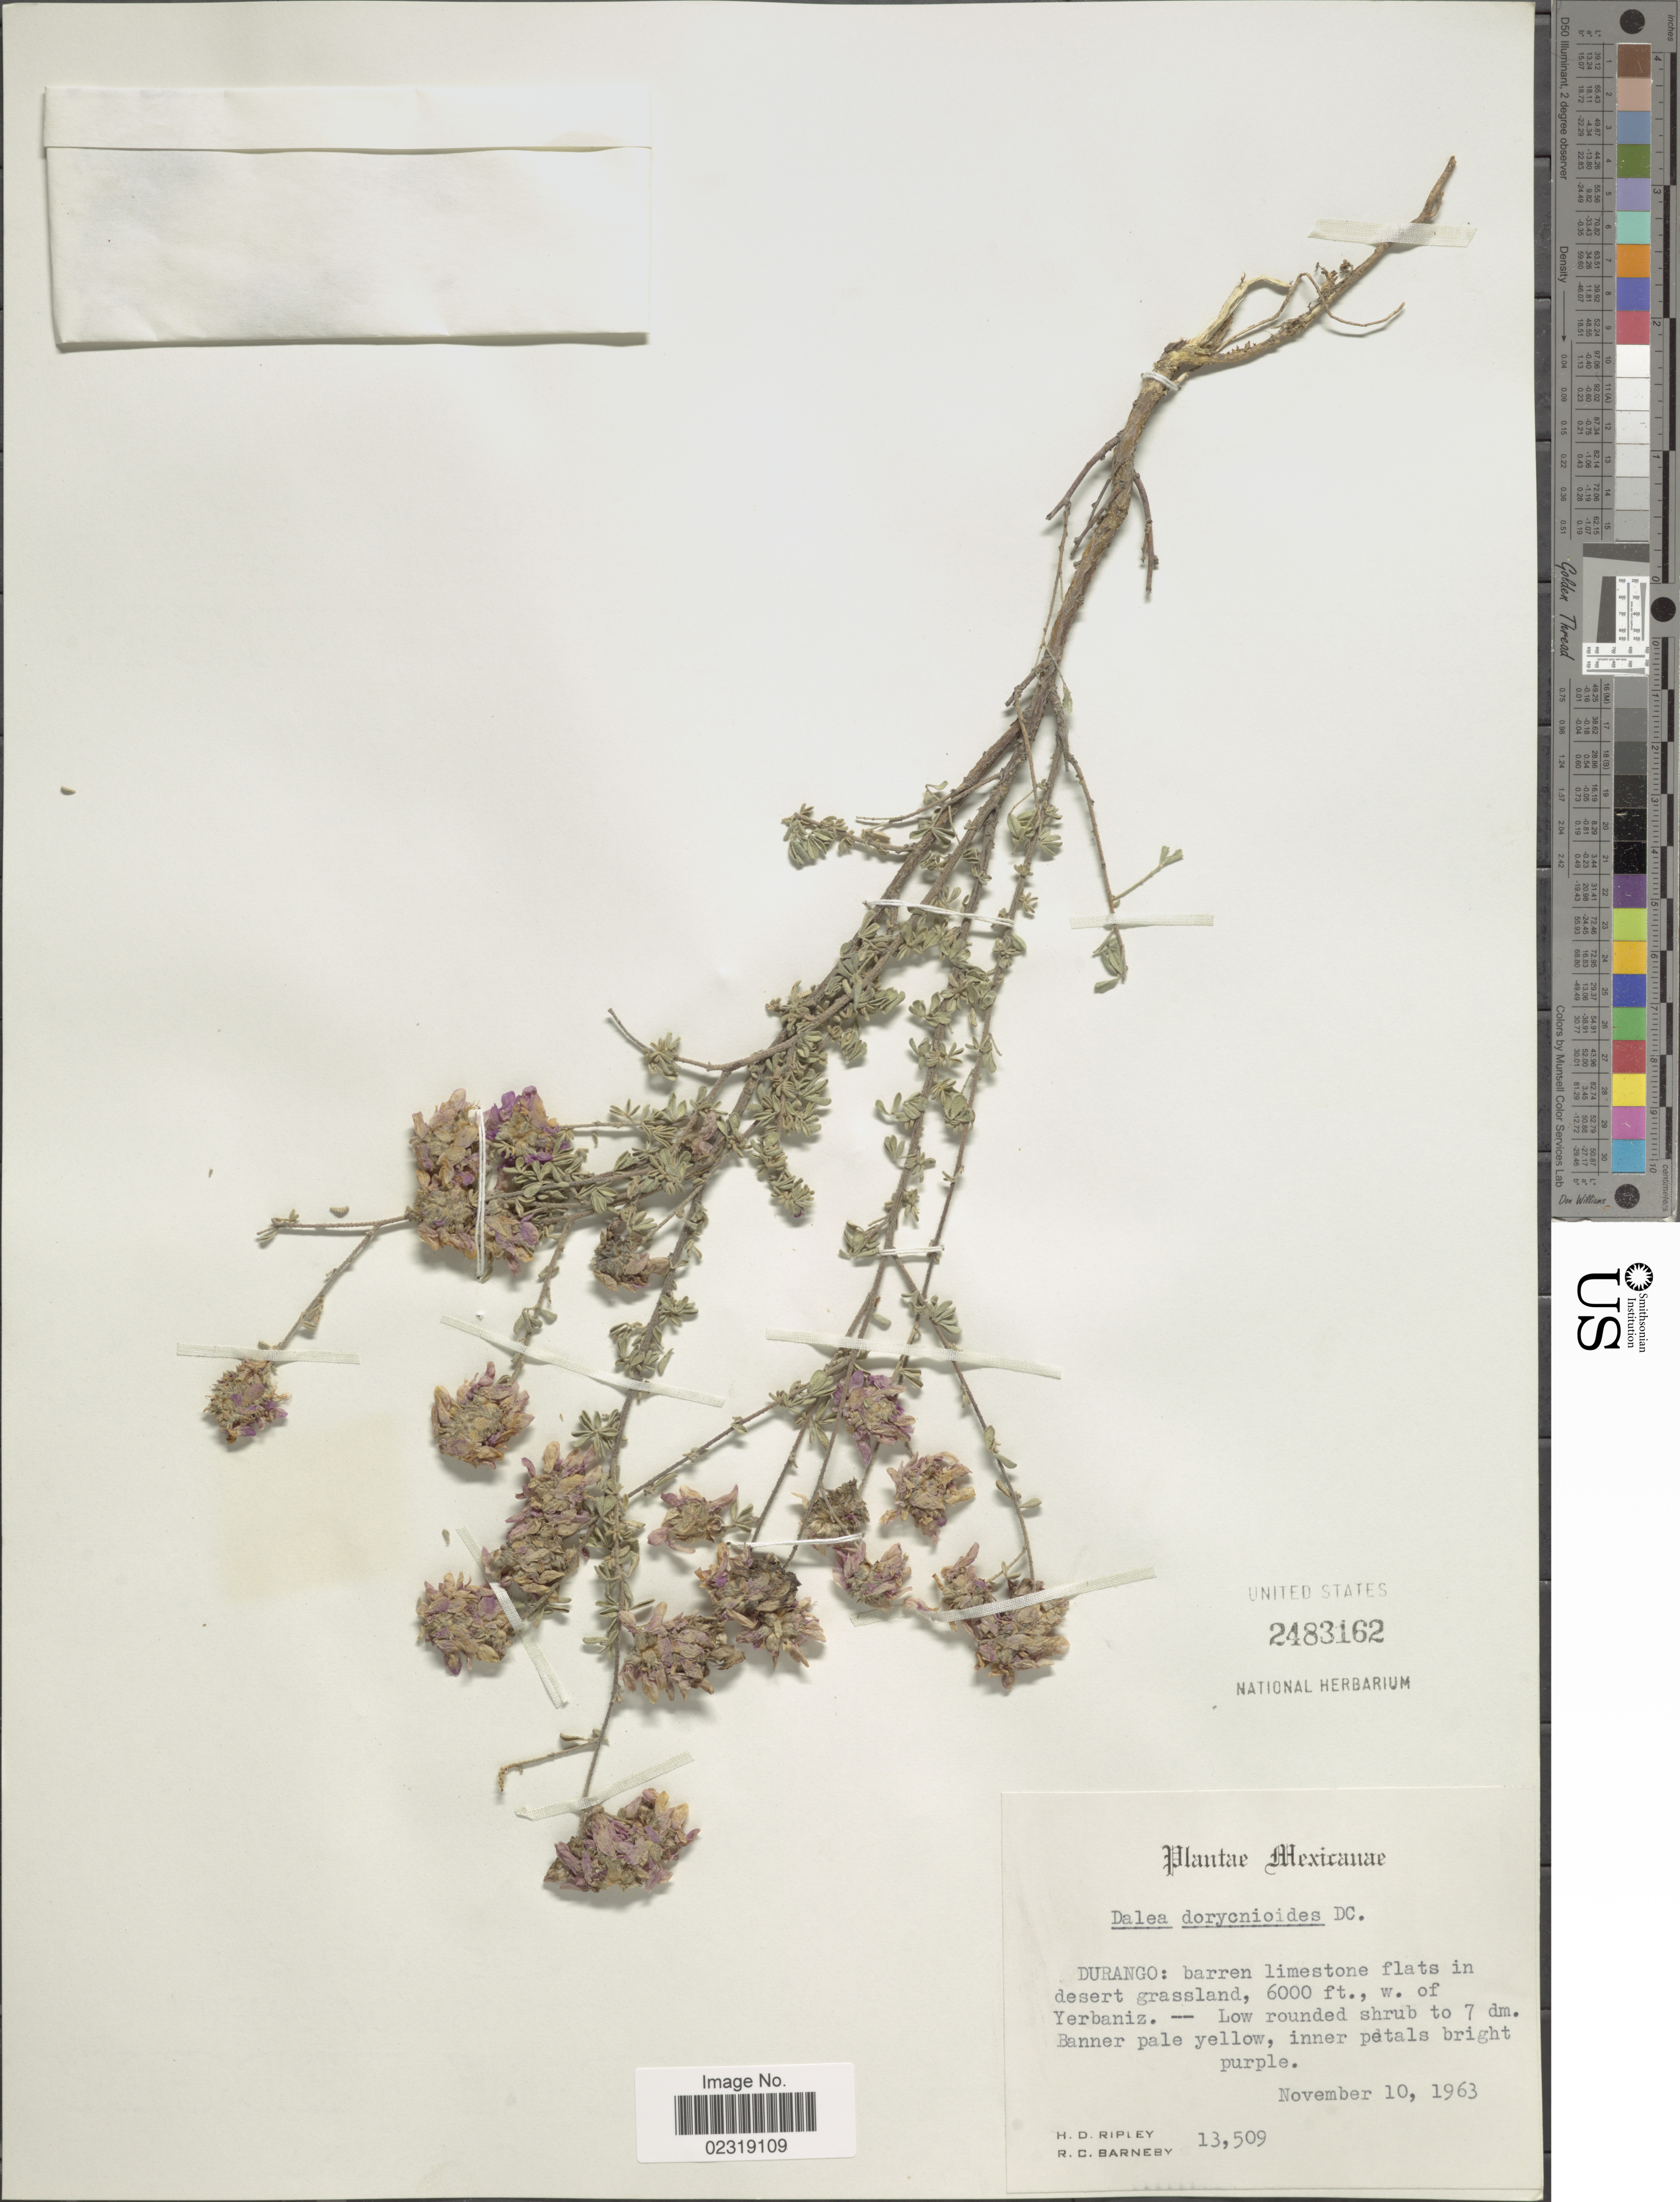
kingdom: Plantae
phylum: Tracheophyta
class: Magnoliopsida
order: Fabales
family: Fabaceae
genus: Dalea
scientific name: Dalea dorycnioides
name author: DC.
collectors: H. Ripley & R. C. Barneby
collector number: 13509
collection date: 1963-11-10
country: Mexico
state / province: Durango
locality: Durango; barren limestone flats in desert grassland. w. of Yerbaniz.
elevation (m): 1829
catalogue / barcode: US 2483162